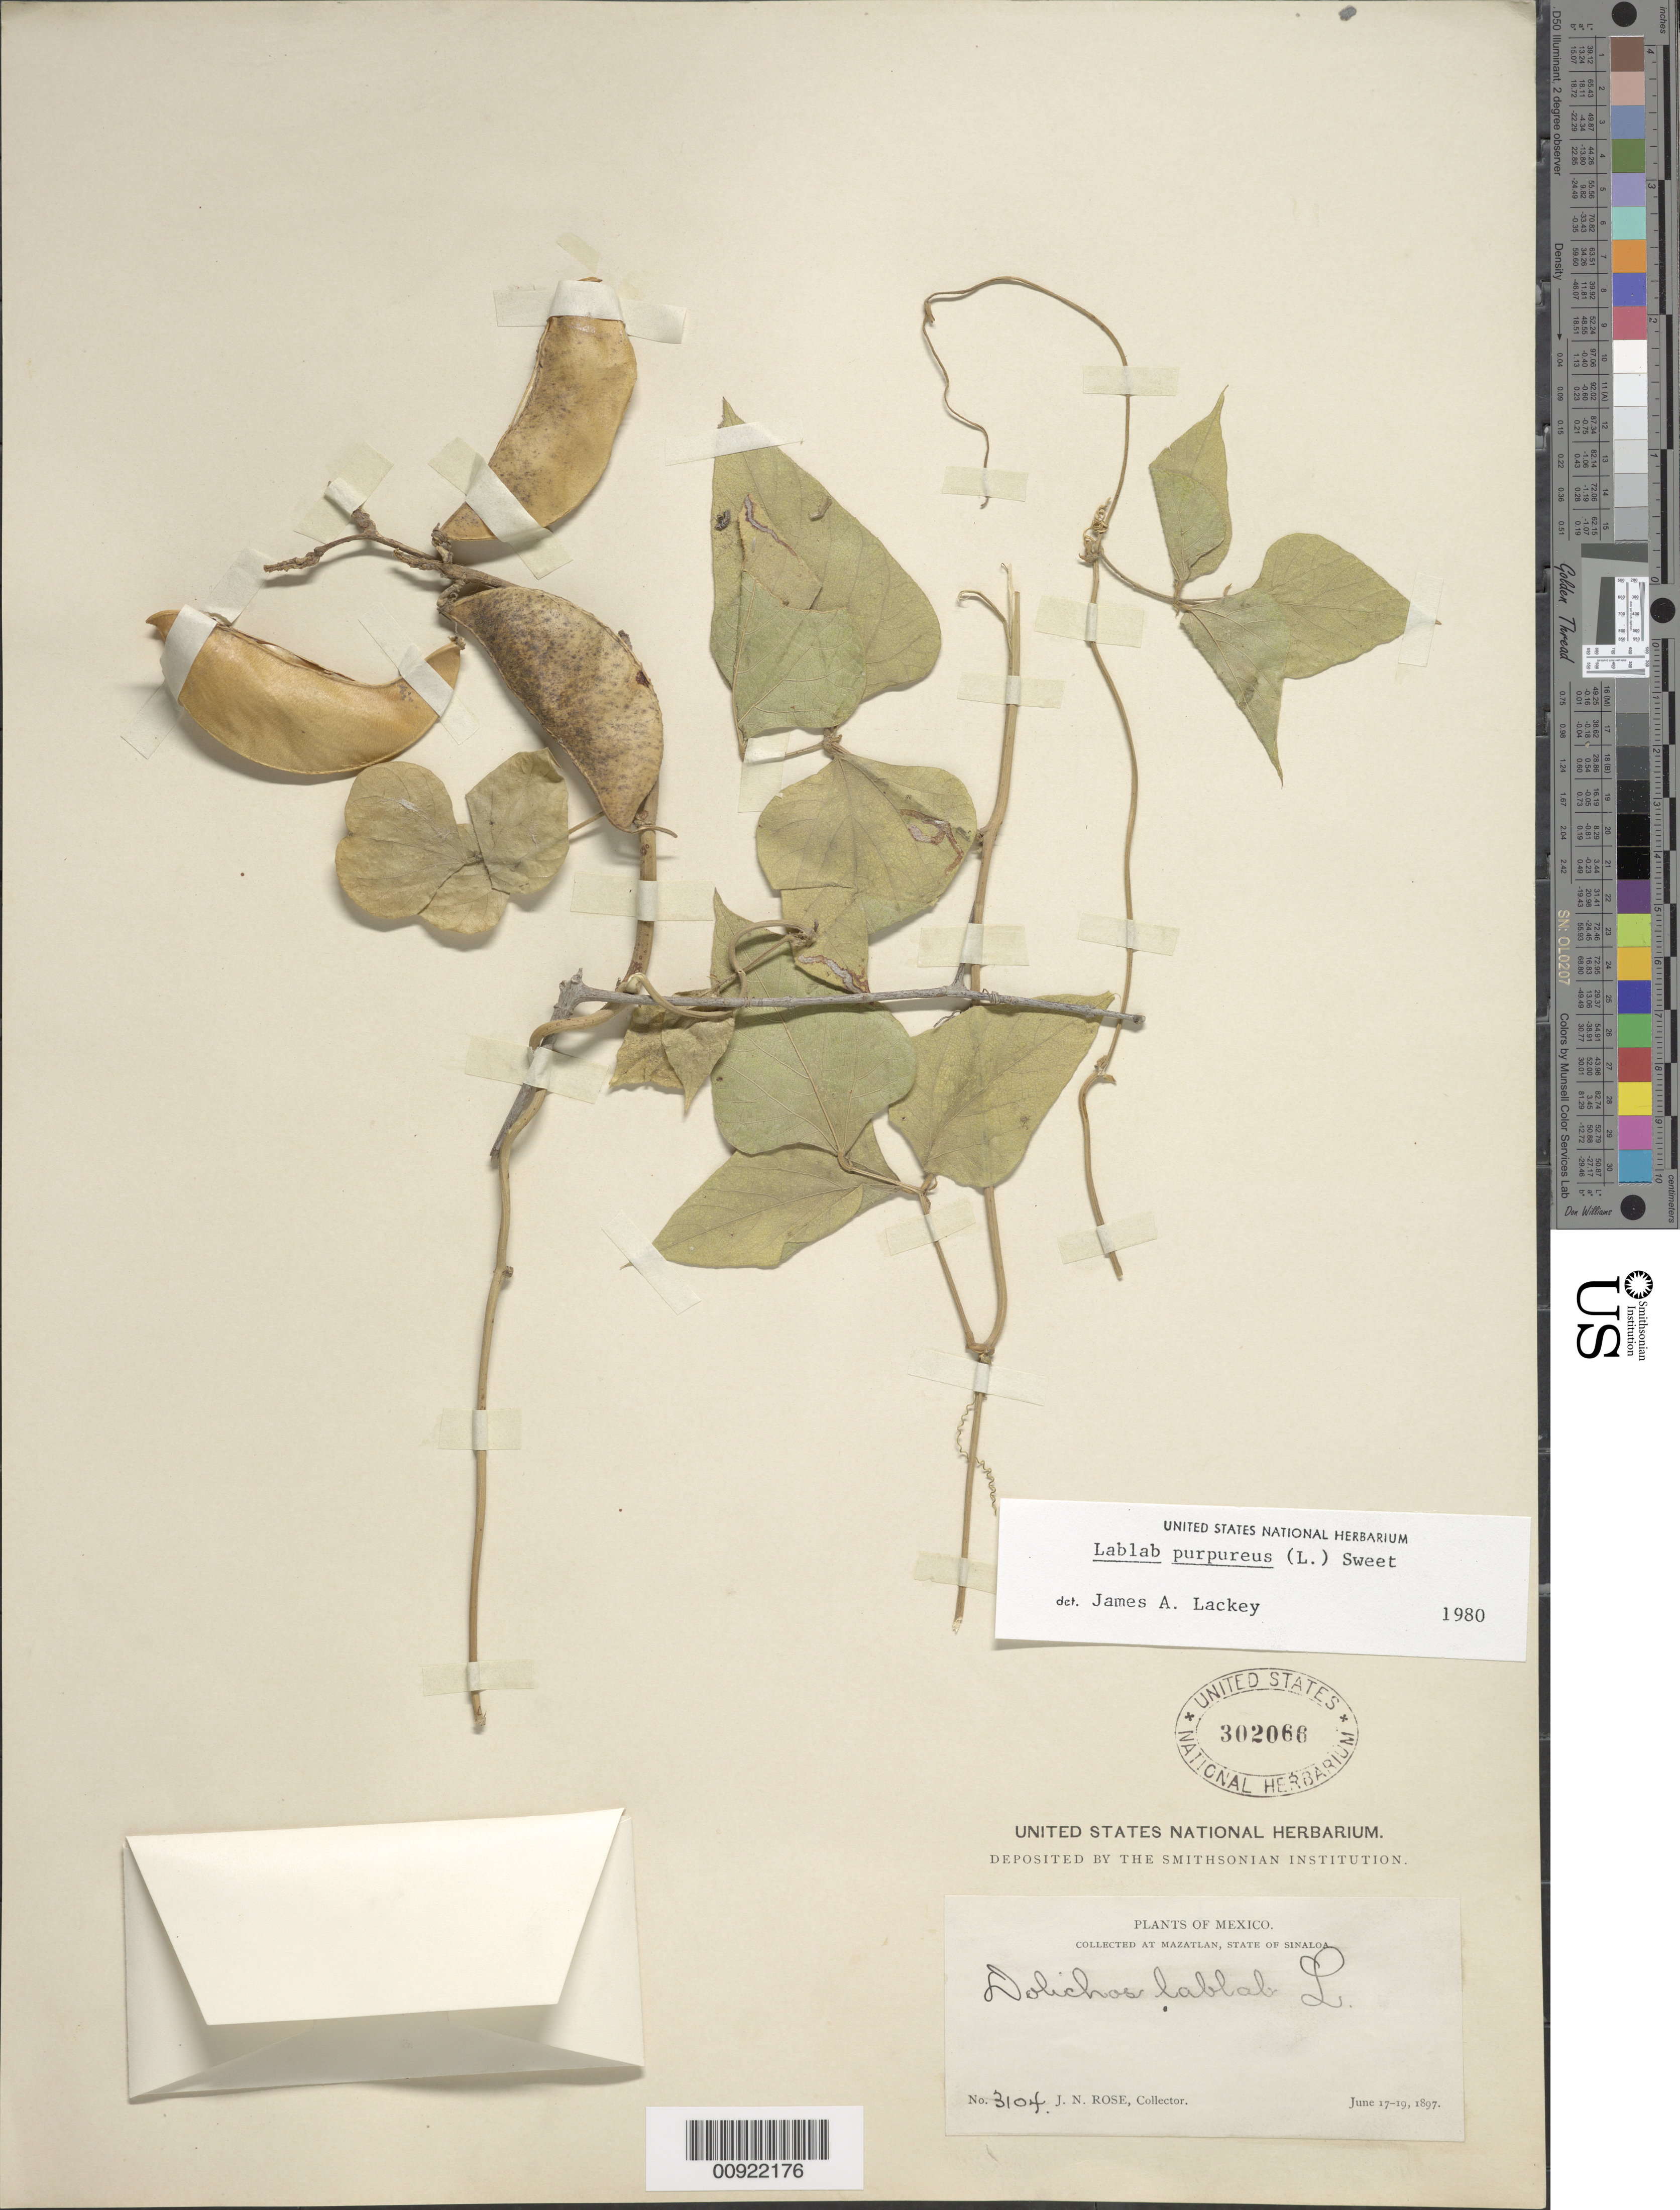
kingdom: Plantae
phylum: Tracheophyta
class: Magnoliopsida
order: Fabales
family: Fabaceae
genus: Lablab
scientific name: Lablab purpureus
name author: (L.) Sweet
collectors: J. N. Rose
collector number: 3104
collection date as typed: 17 Jun 1897 to 19 Jun 1897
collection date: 1897-06-17/1897-06-19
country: Mexico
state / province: Sinaloa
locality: Mazatlán, State of Sinaloa.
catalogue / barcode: US 302066